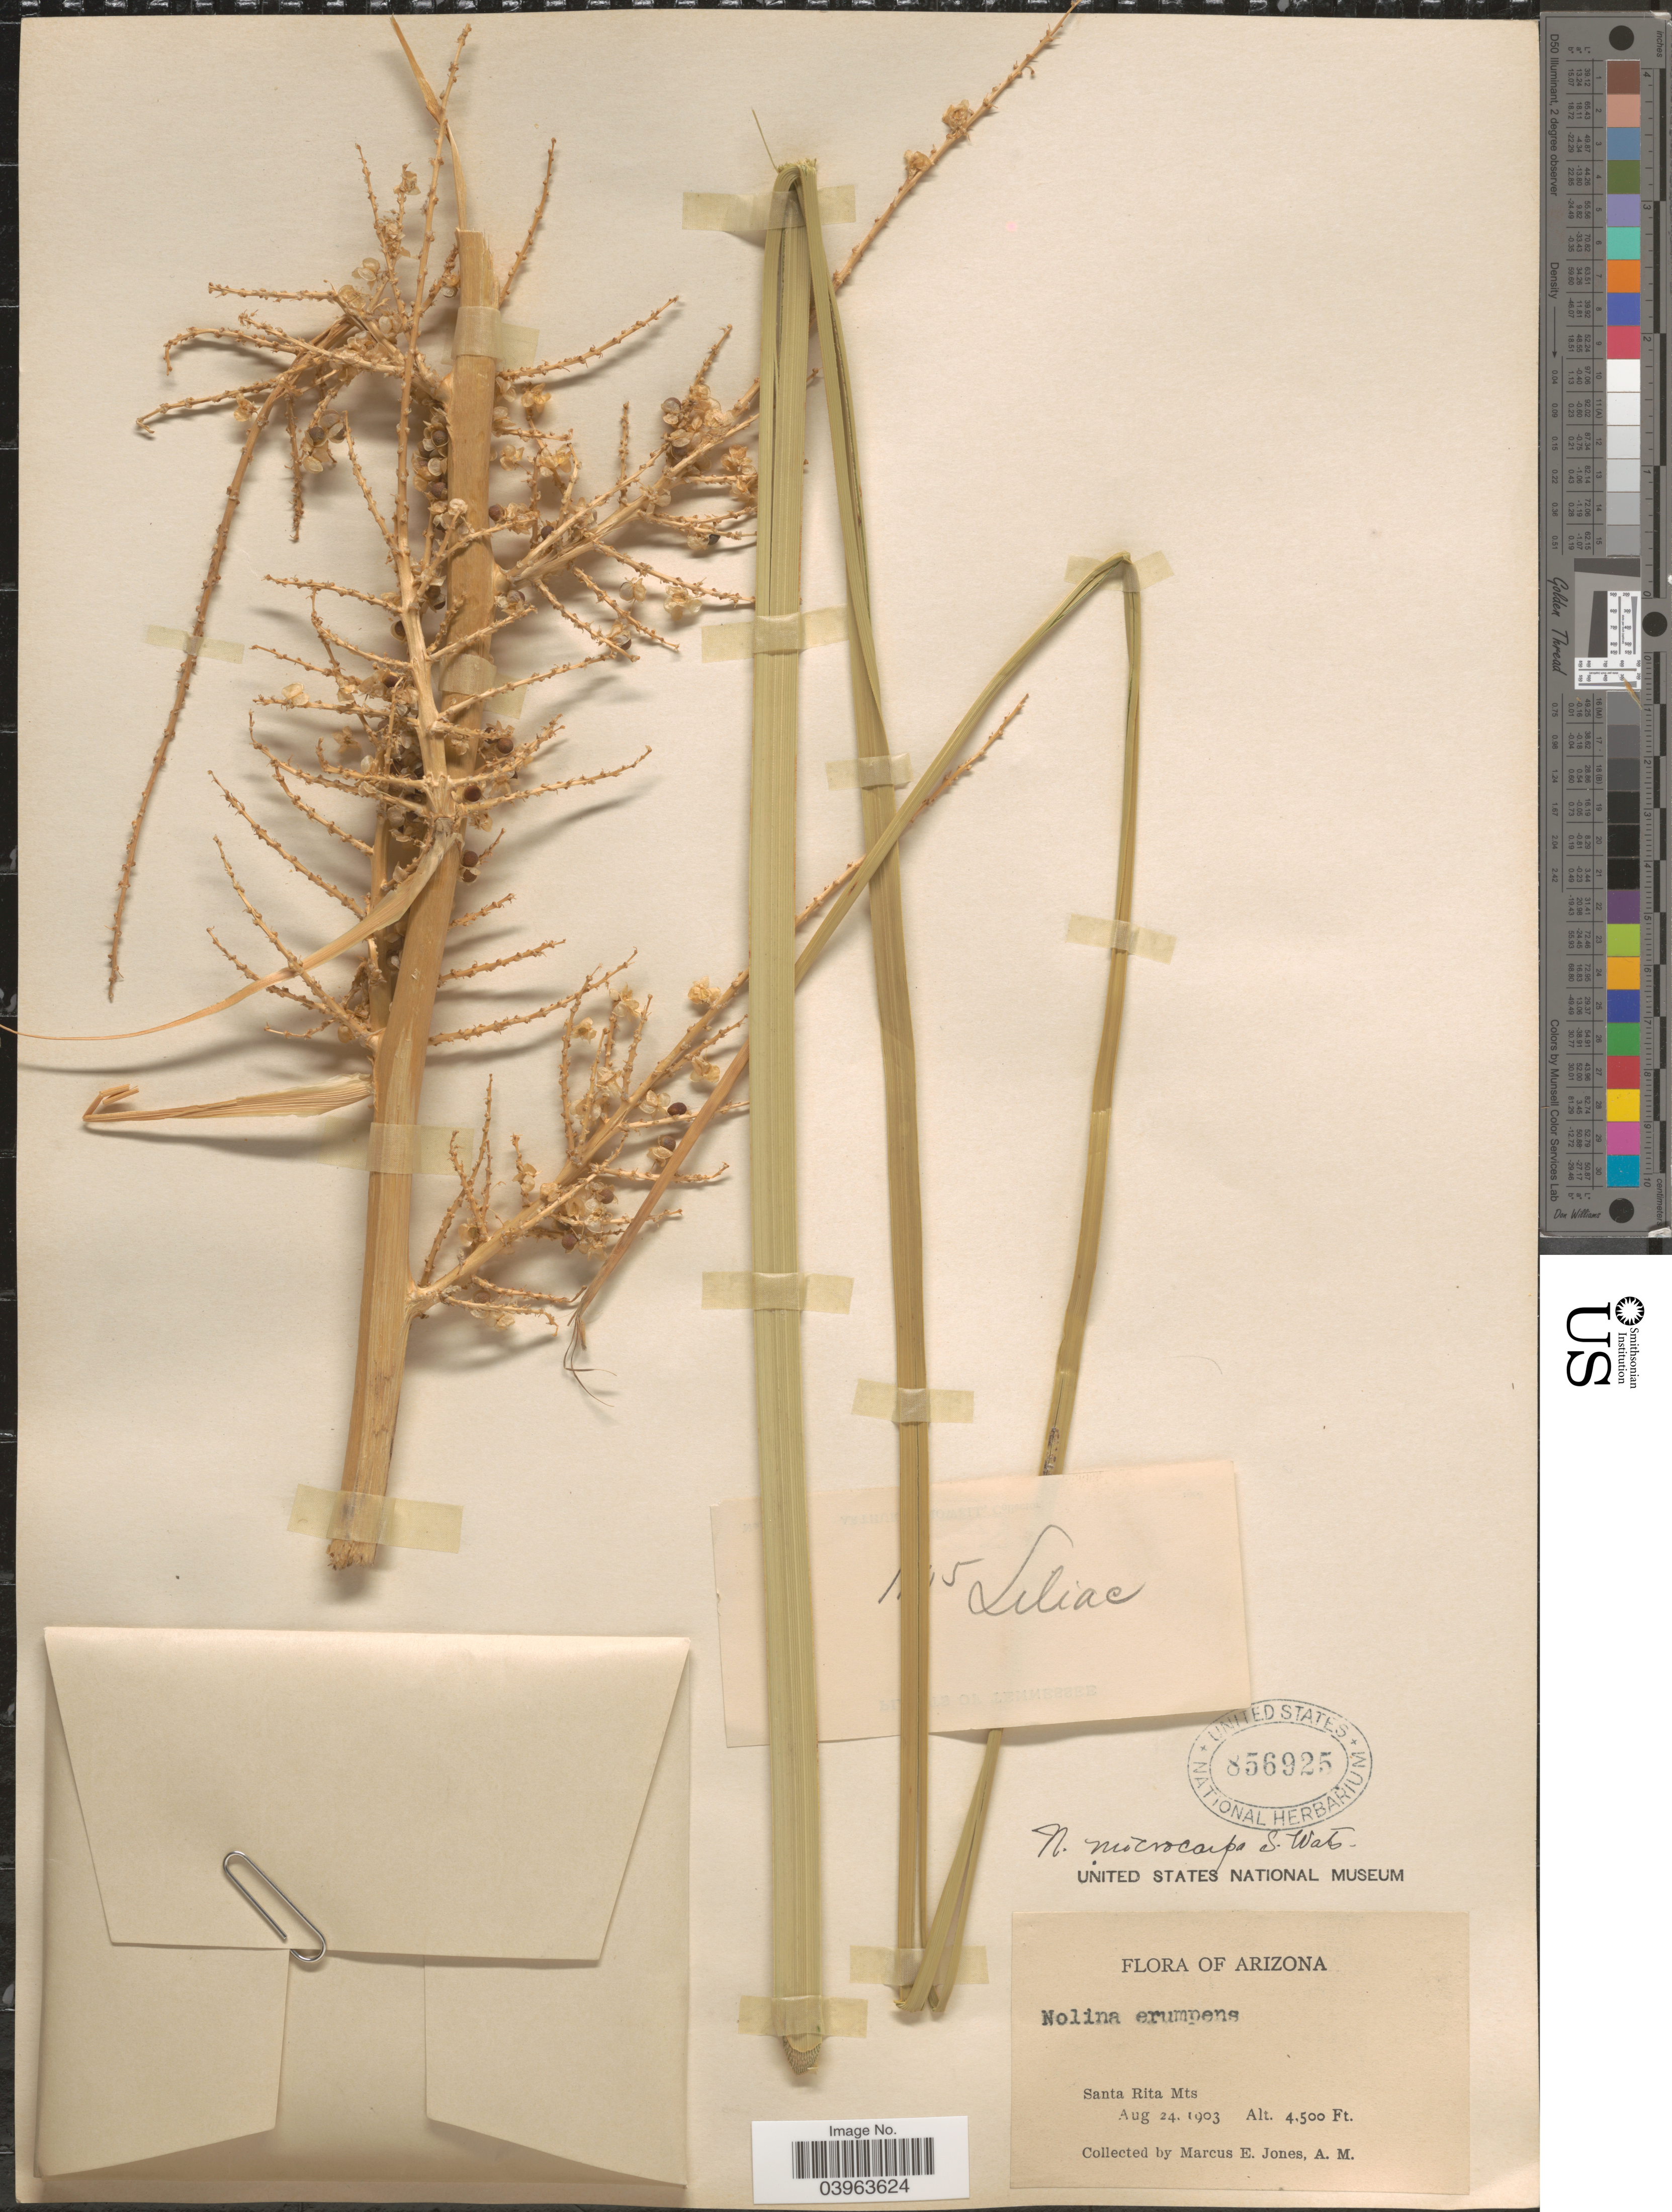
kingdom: Plantae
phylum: Tracheophyta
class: Liliopsida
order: Asparagales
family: Asparagaceae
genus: Nolina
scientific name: Nolina microcarpa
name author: S. Watson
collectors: M. E. Jones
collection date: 1903-08-24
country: United States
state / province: Arizona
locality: Santa Rita Mts.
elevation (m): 1372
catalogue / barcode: US 856925